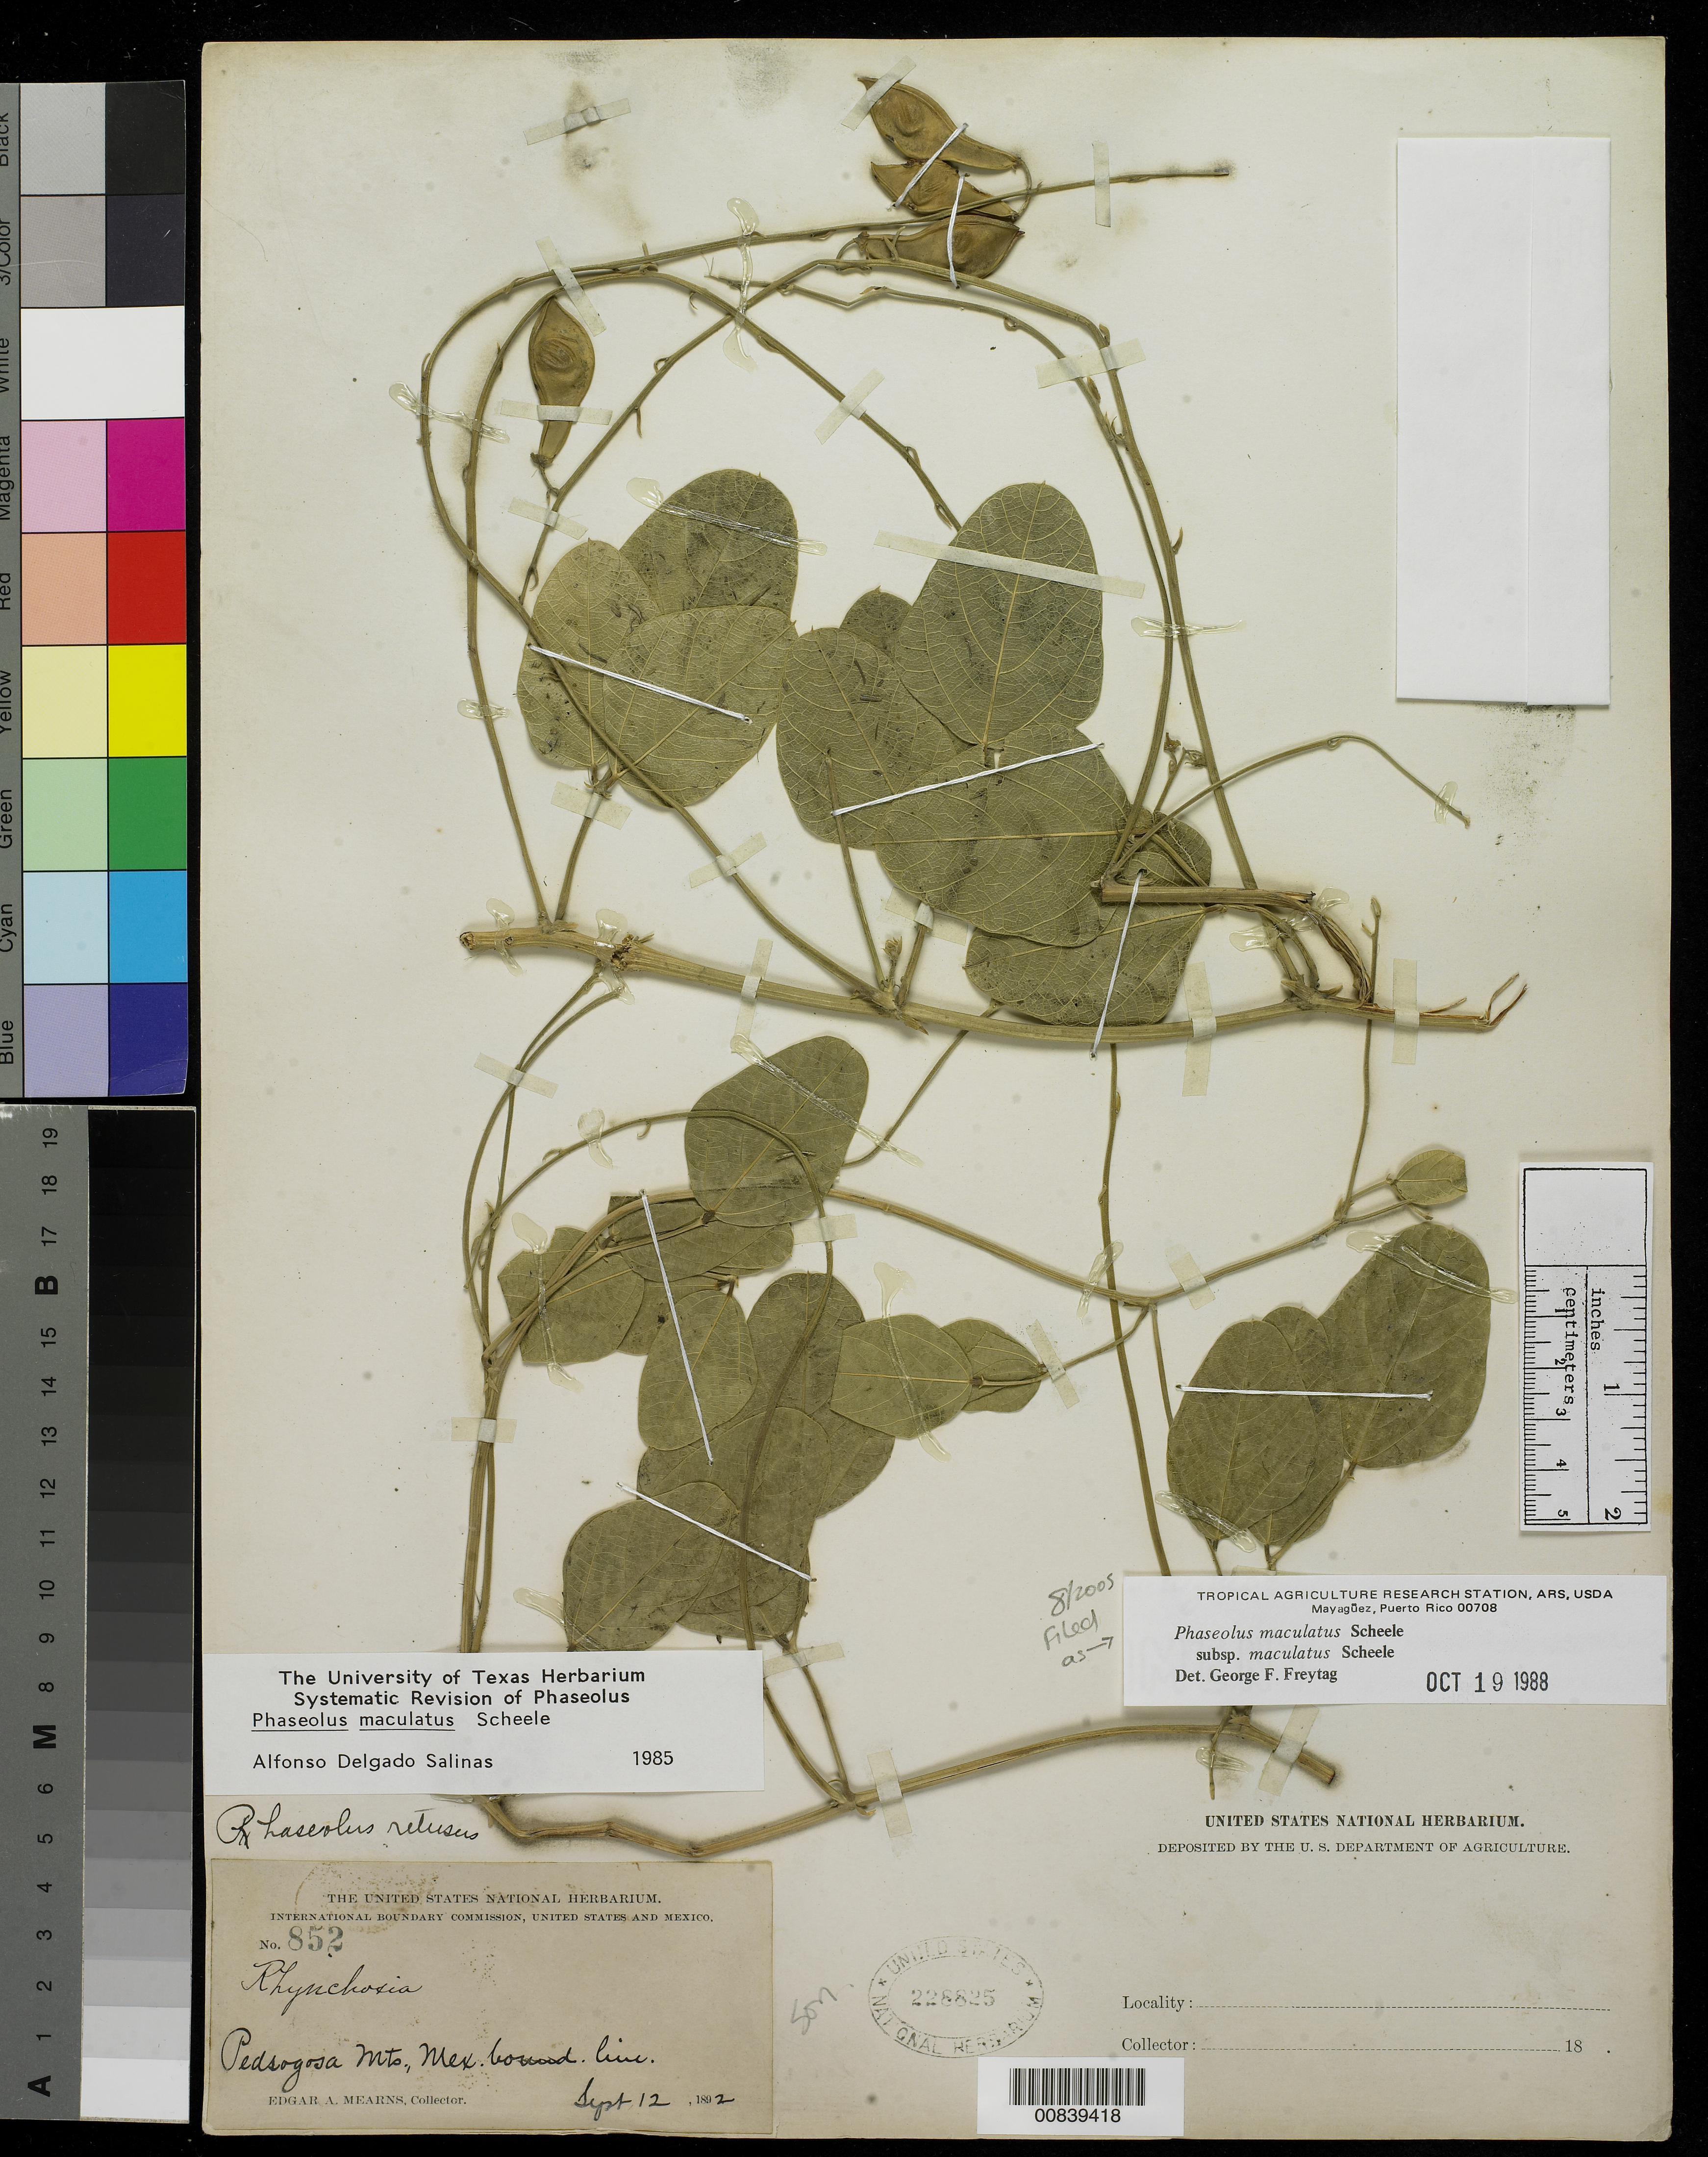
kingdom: Plantae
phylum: Tracheophyta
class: Magnoliopsida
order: Fabales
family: Fabaceae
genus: Phaseolus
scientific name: Phaseolus maculatus subsp. maculatus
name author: Scheele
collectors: E. A. Mearns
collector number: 852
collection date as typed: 12 Sep 1892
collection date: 1892-09-12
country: Mexico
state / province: Sonora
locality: Pedregosa Mts., Mexican Boundary Line.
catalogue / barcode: US 228825